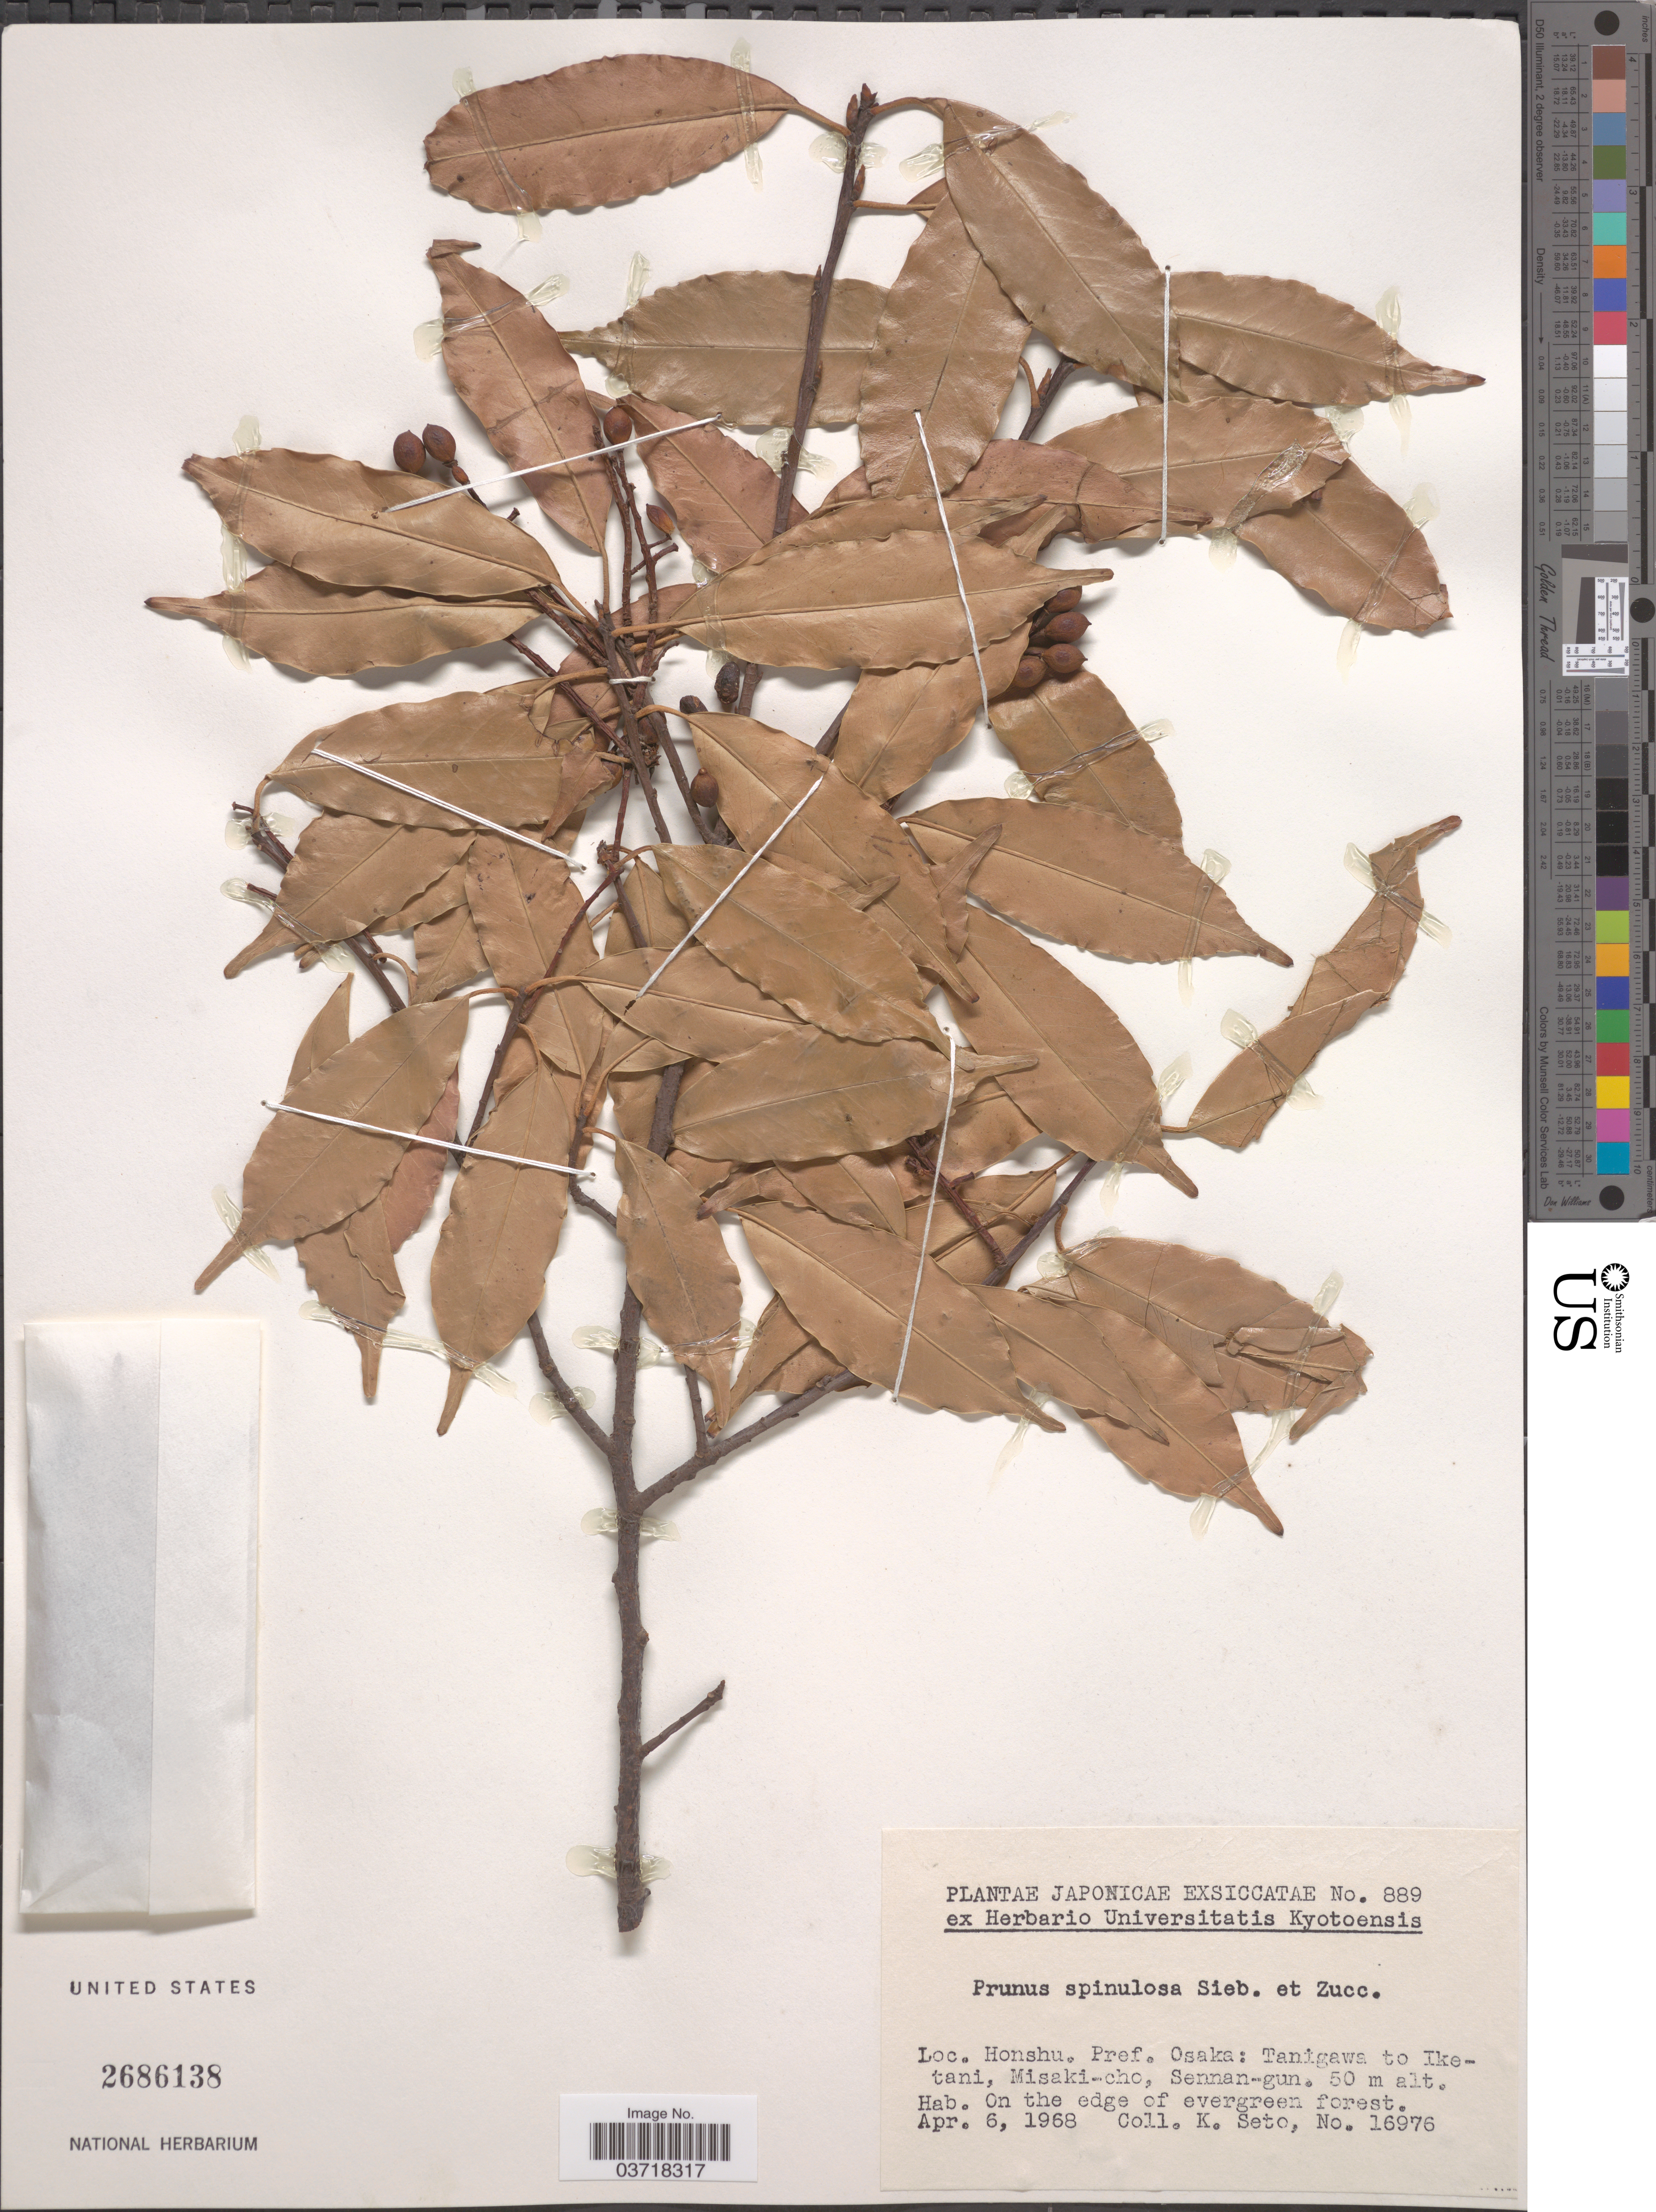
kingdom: Plantae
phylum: Tracheophyta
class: Magnoliopsida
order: Rosales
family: Rosaceae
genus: Prunus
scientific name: Prunus spinulosa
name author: Siebold & Zucc.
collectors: K. Seto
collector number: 16976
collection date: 1968-04-06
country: Japan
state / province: Osaka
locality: Honshu. Pref. Osaka: Tanigawa to Iketani, Misaki-cho, Sennan-gun.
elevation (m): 50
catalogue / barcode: US 2686138